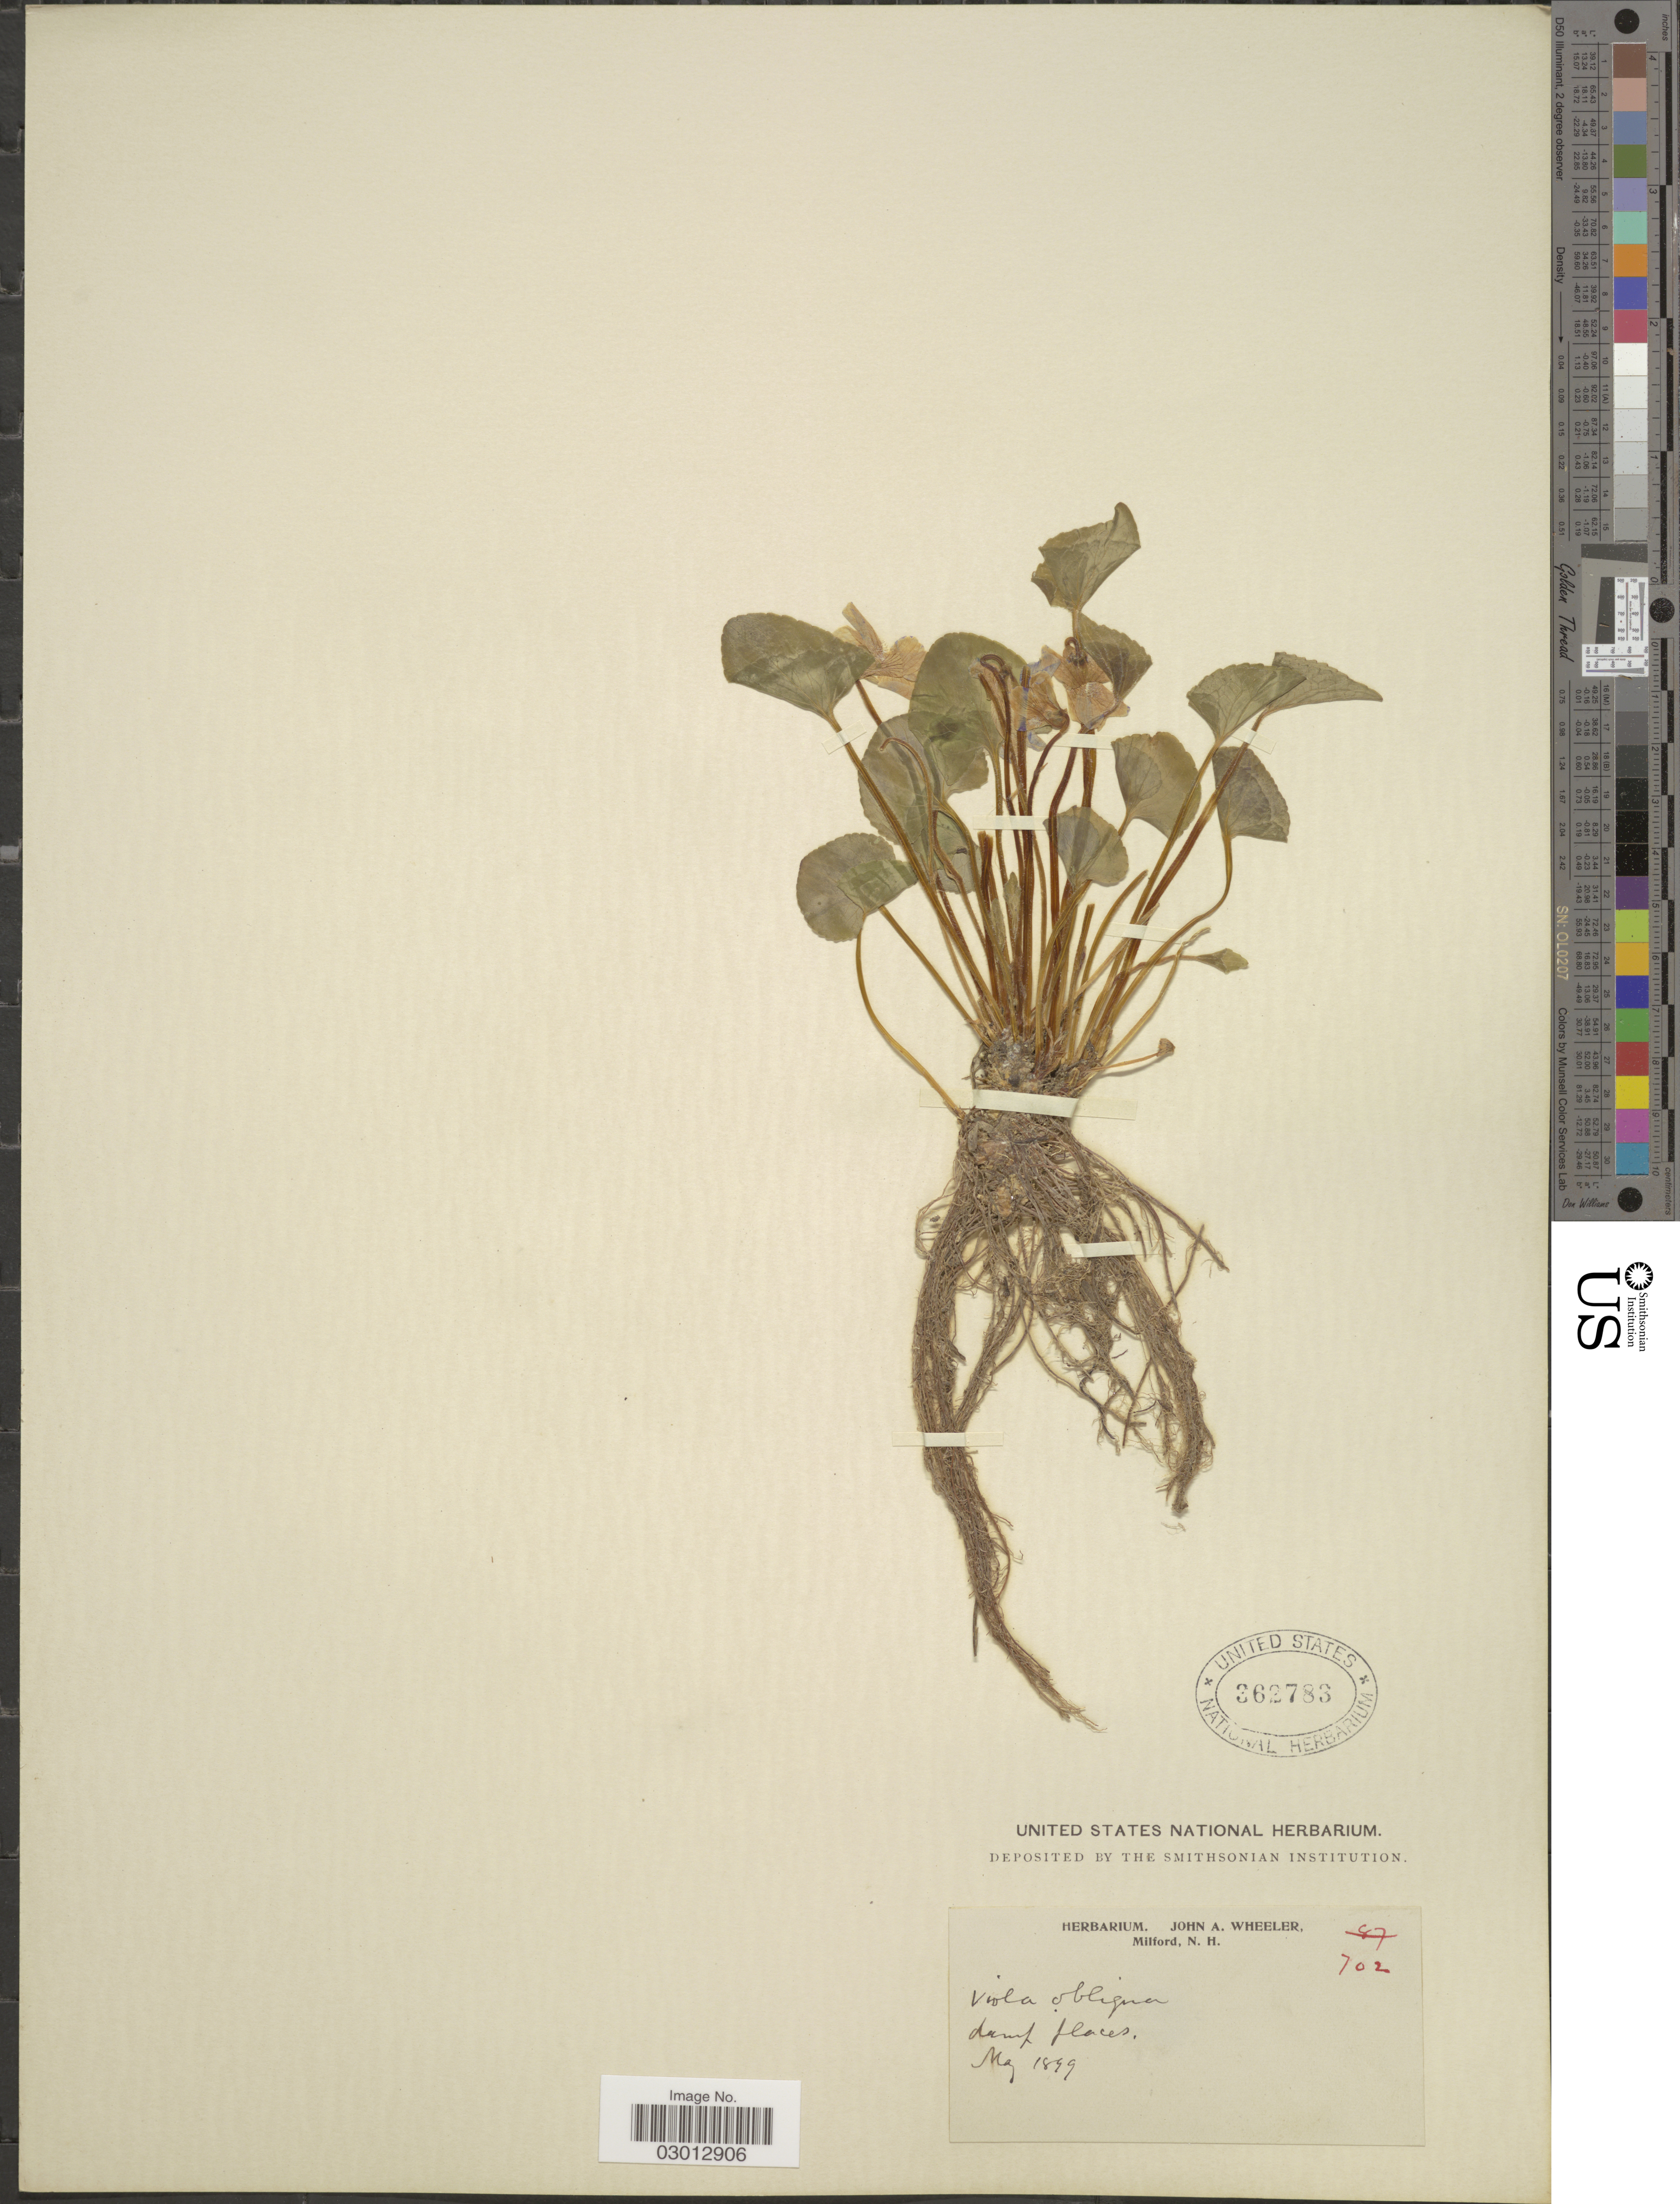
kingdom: Plantae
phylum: Tracheophyta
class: Magnoliopsida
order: Malpighiales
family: Violaceae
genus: Viola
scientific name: Viola papilionacea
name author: Pursh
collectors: Ex herb. John A. Wheeler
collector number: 702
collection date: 1899-05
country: United States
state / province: New Hampshire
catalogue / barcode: US 362783